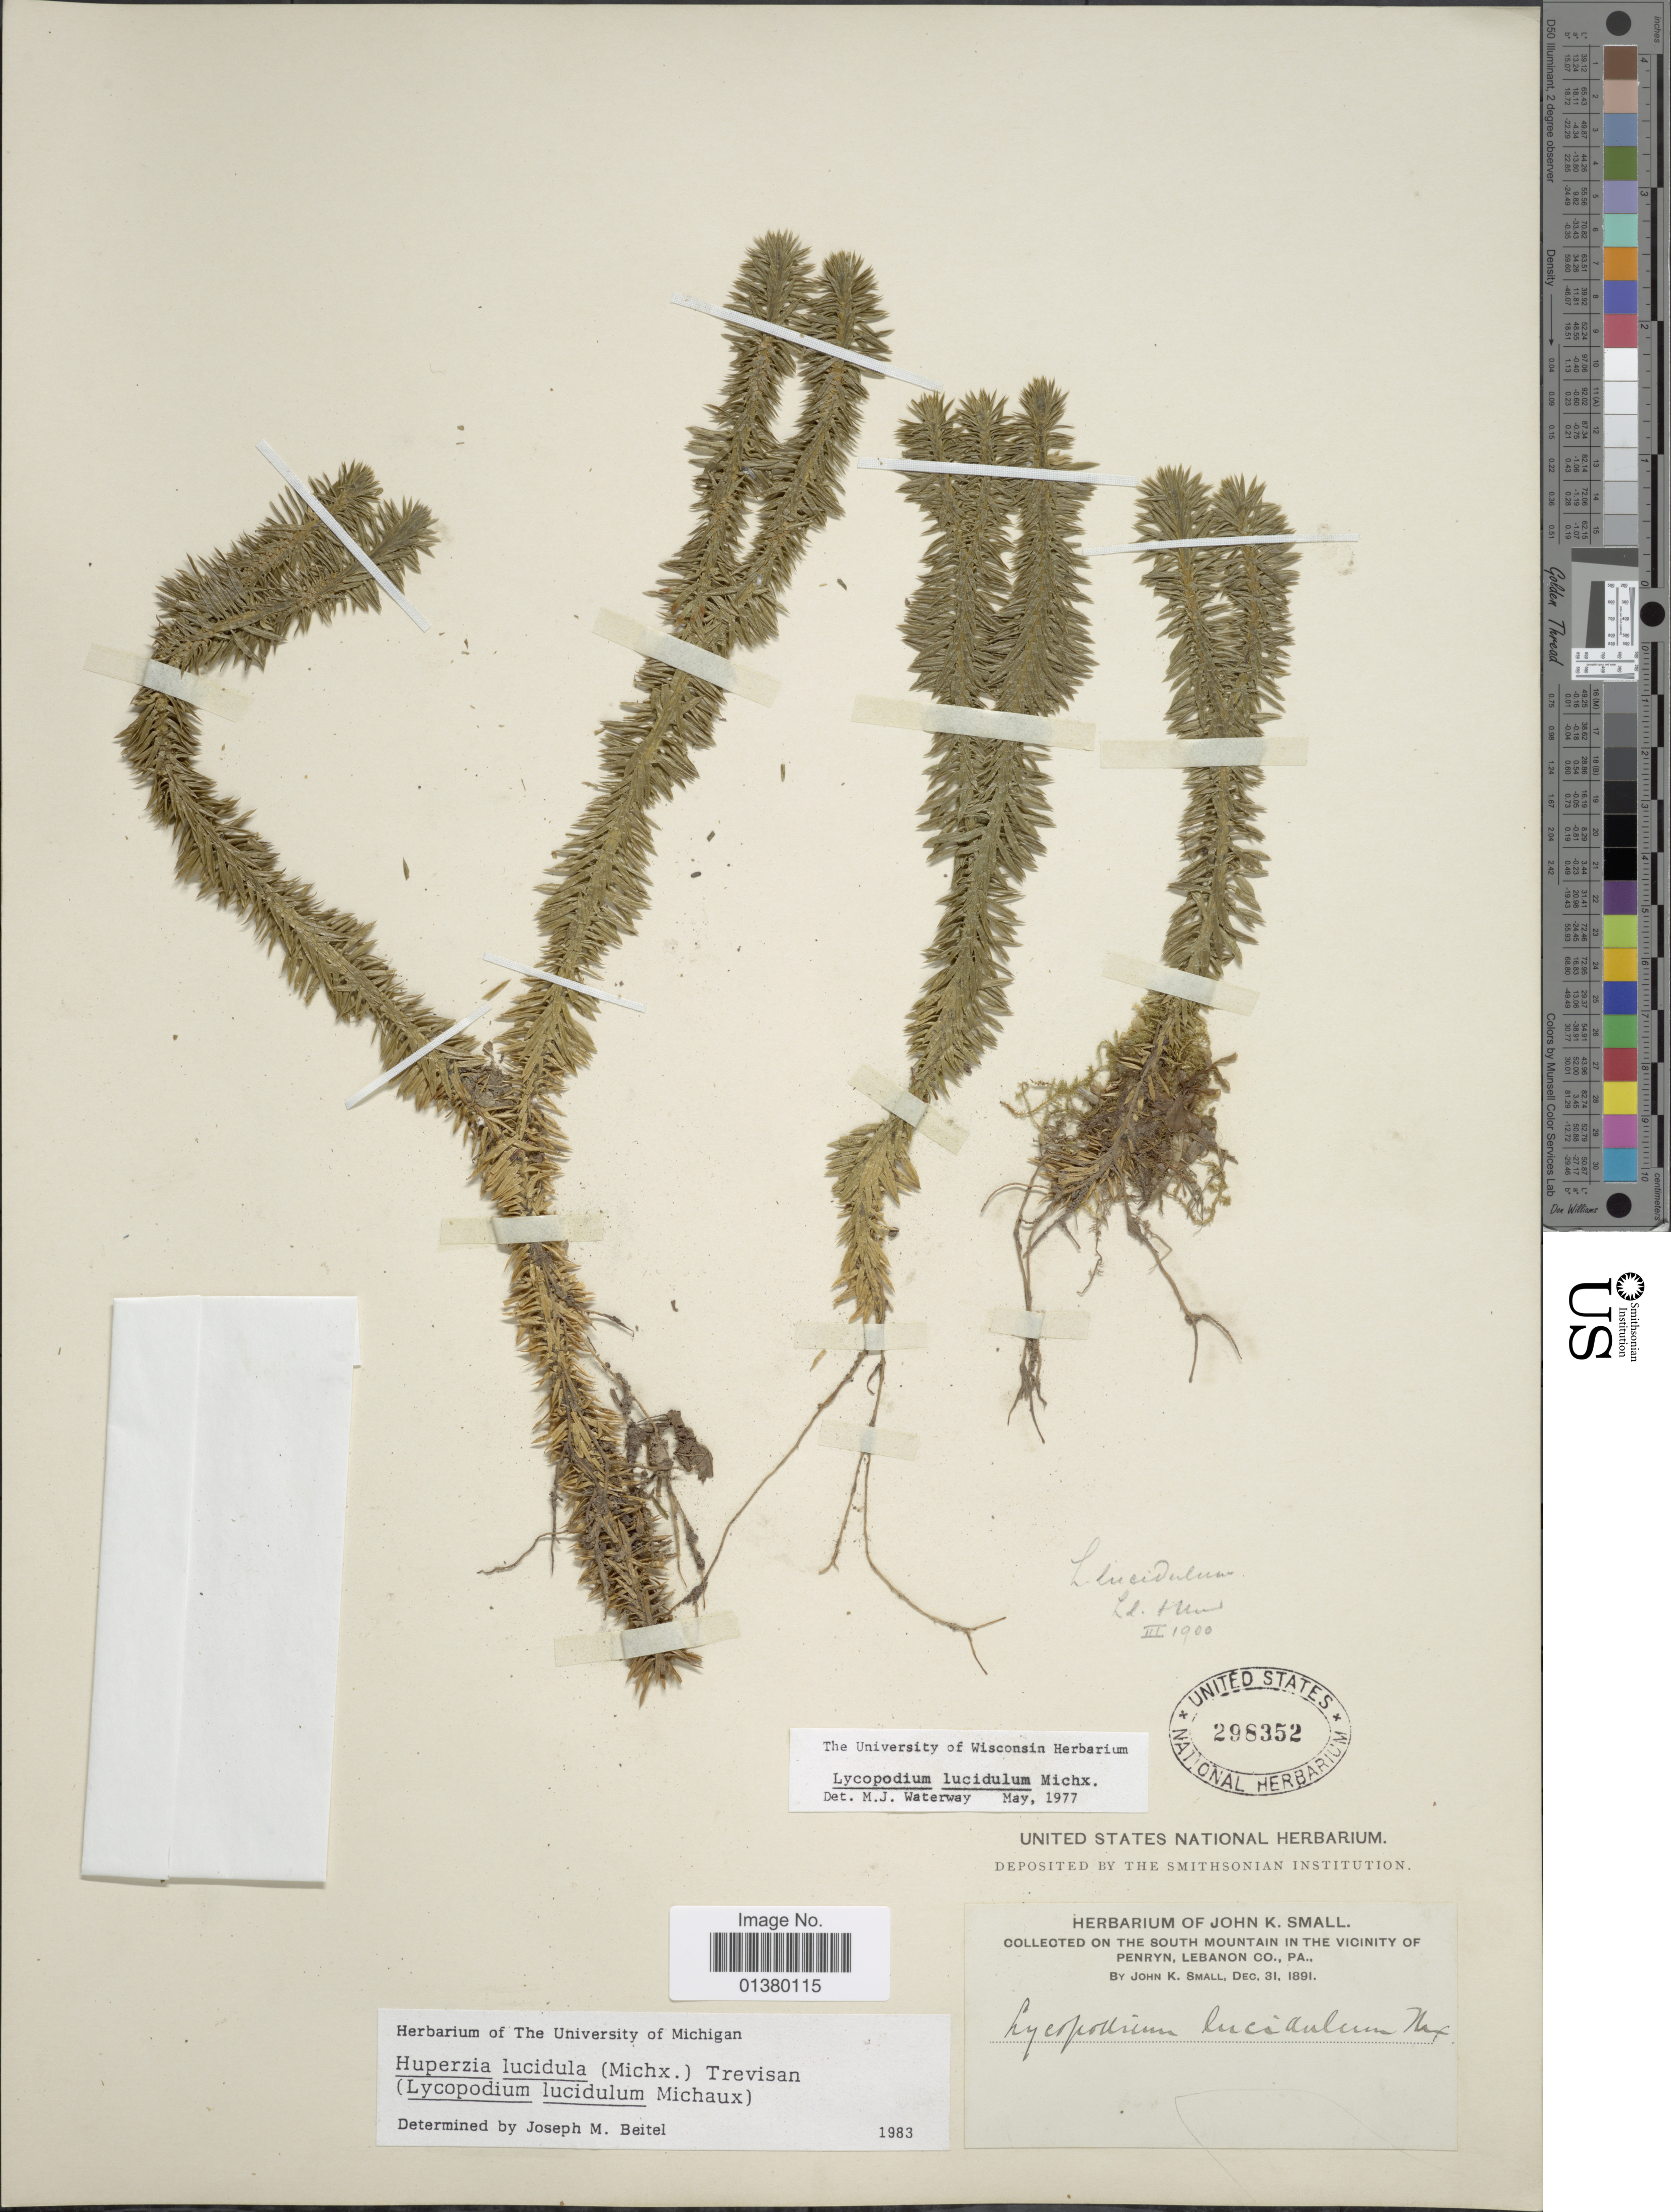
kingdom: Plantae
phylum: Tracheophyta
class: Lycopodiopsida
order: Lycopodiales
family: Lycopodiaceae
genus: Huperzia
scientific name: Huperzia lucidula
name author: (Michx.) Trevis.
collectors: J. K. Small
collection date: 1891-12-31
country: United States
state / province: Pennsylvania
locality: On the south mountain in the vicinity of Peryn, lebanon Co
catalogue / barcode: US 298352